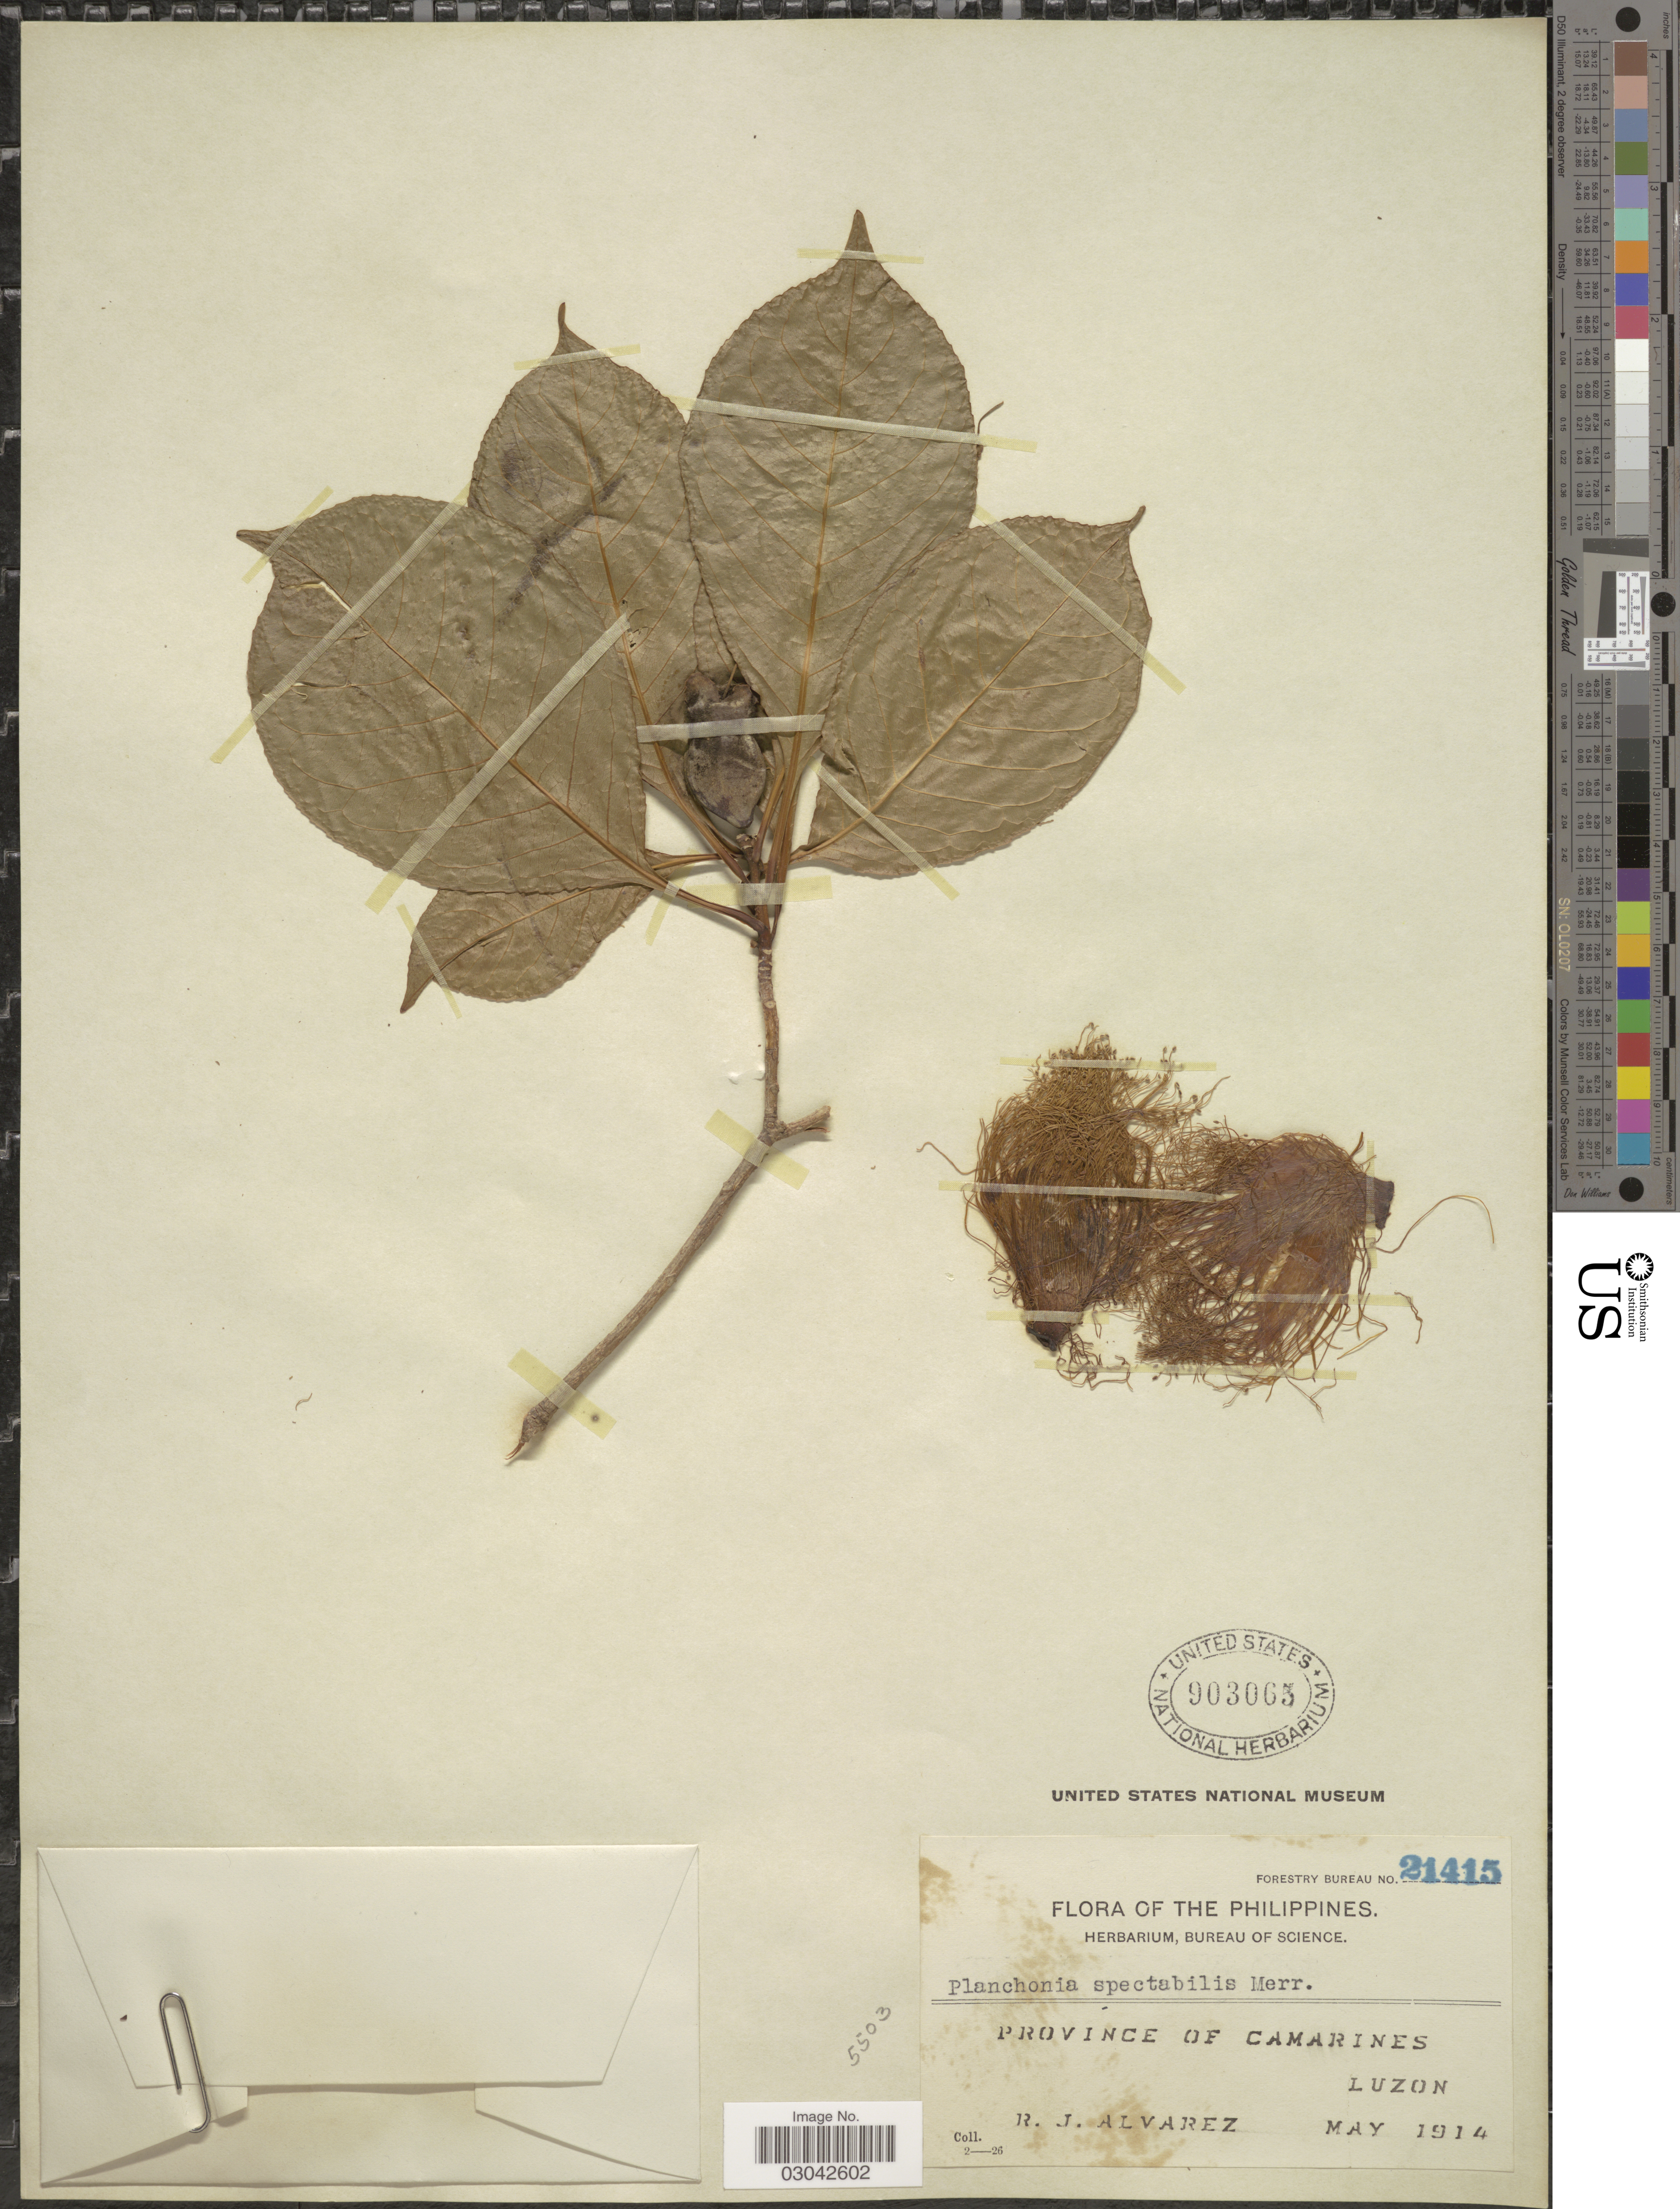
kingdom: Plantae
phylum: Tracheophyta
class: Magnoliopsida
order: Ericales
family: Lecythidaceae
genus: Planchonia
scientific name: Planchonia spectabilis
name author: Merr.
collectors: R. Alvarez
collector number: Forestry Bureau 21415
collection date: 1914-05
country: Philippines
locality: Province of Camarines. Luzon.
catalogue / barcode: US 903063